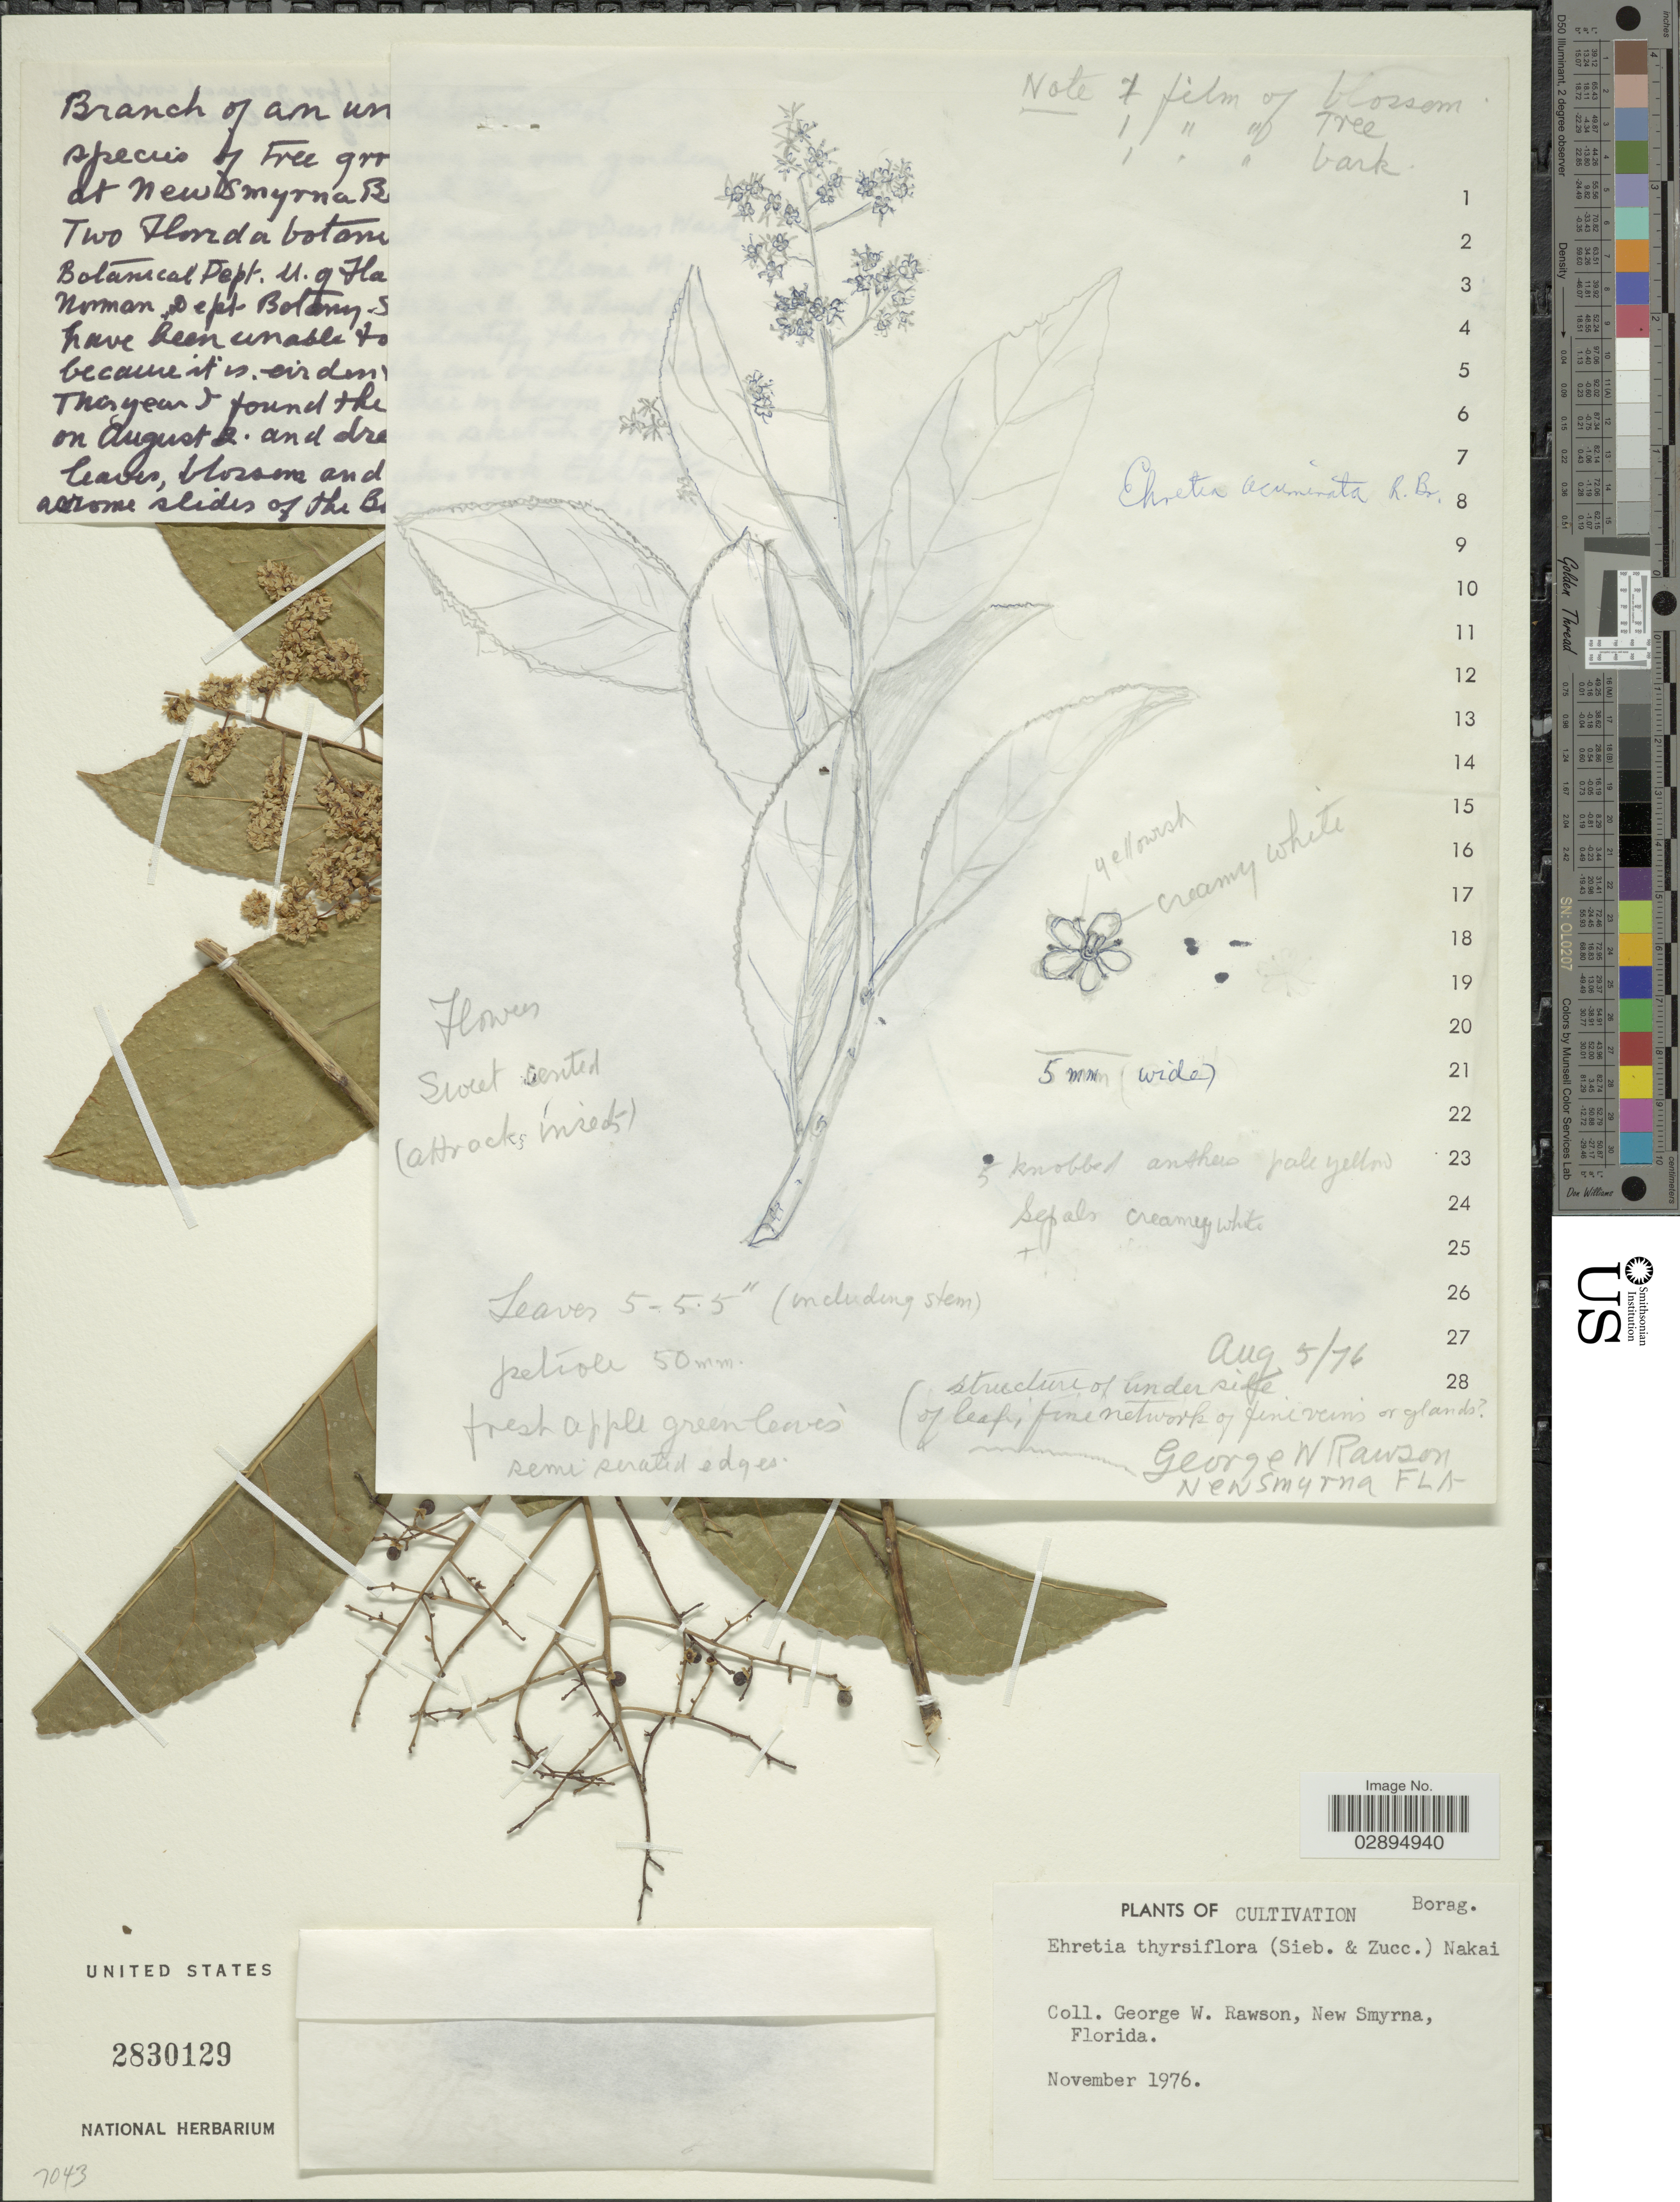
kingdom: Plantae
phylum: Tracheophyta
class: Magnoliopsida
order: Boraginales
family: Ehretiaceae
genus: Ehretia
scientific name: Ehretia thyrsiflora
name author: (Siebert & Zucc.) Nakai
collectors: G. W. Rawson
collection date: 1976-11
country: United States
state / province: Florida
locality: New Smyrna.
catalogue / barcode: US 2830129